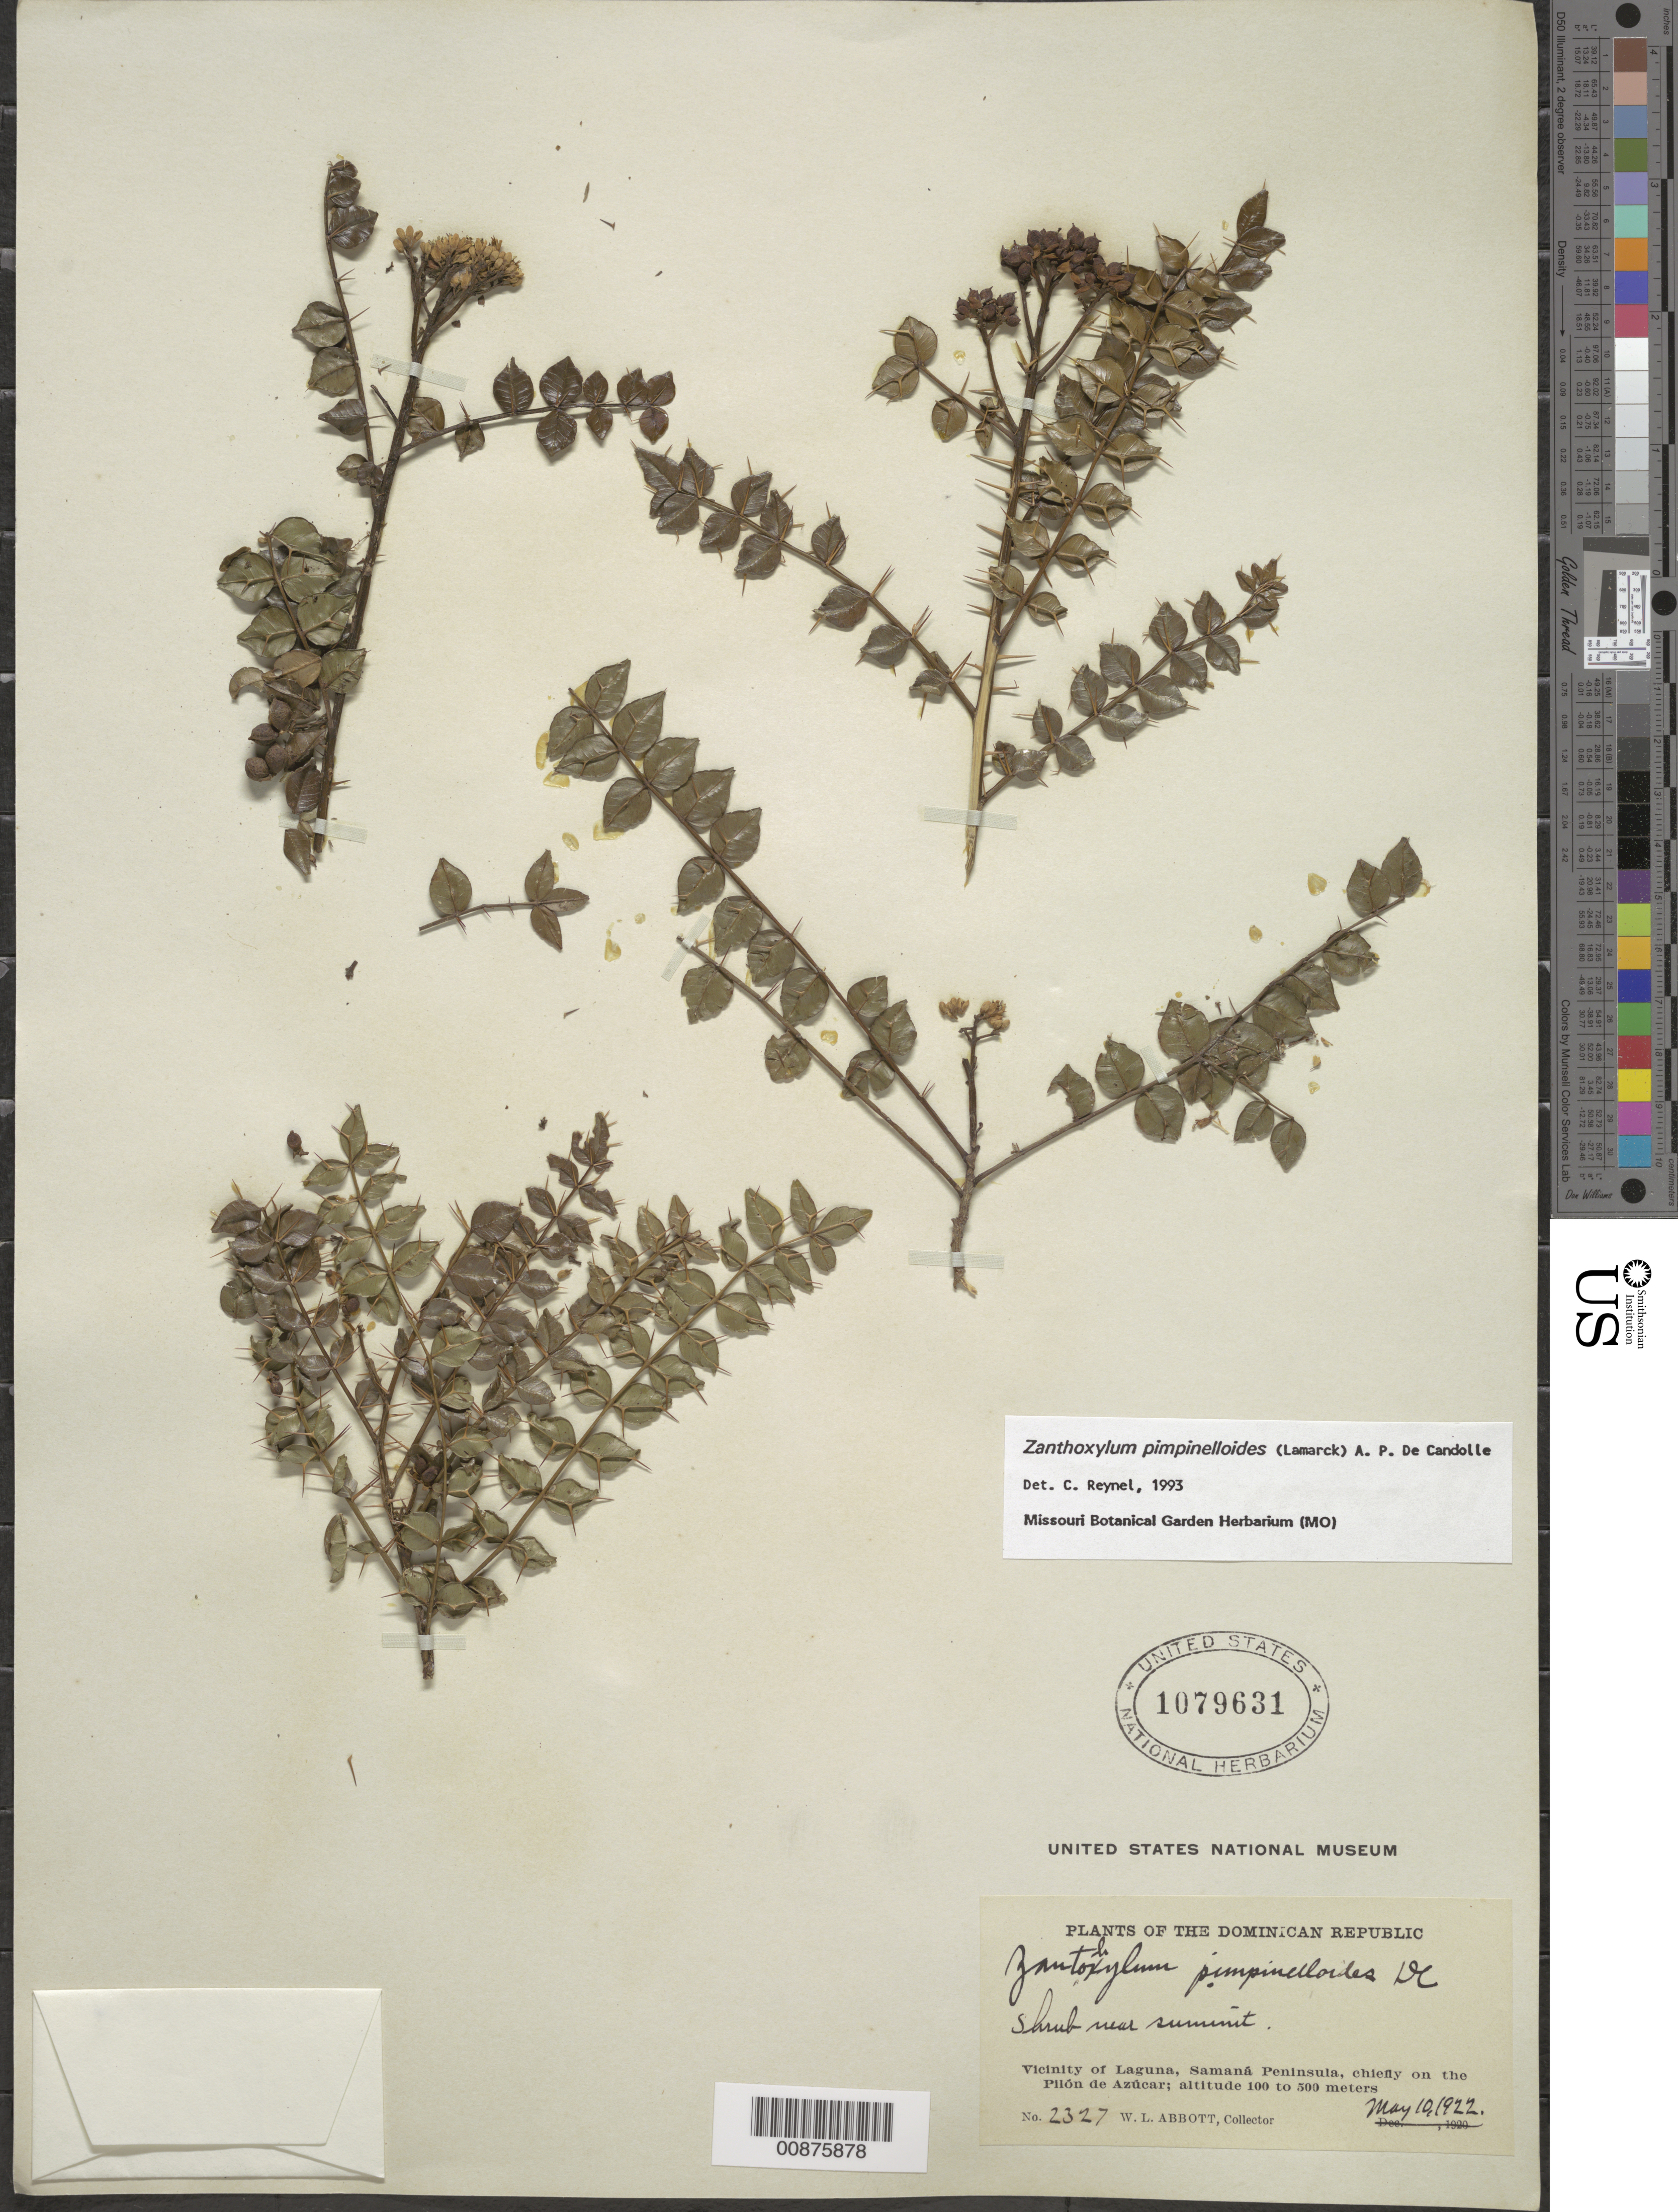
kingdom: Plantae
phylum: Tracheophyta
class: Magnoliopsida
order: Sapindales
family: Rutaceae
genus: Zanthoxylum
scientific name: Zanthoxylum pimpinelloides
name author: (Lam.) DC.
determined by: Reynel, Carlos A., (MO), Missouri Botanical Garden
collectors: W. L. Abbott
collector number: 2327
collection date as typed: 10 May 1922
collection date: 1922-05-10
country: Dominican Republic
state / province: Samana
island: Hispaniola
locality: Vicinity of Laguna, Samaná Peninsula, chiefly on the Pilón de Azúcar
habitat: Near summit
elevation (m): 100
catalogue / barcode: US 1079631